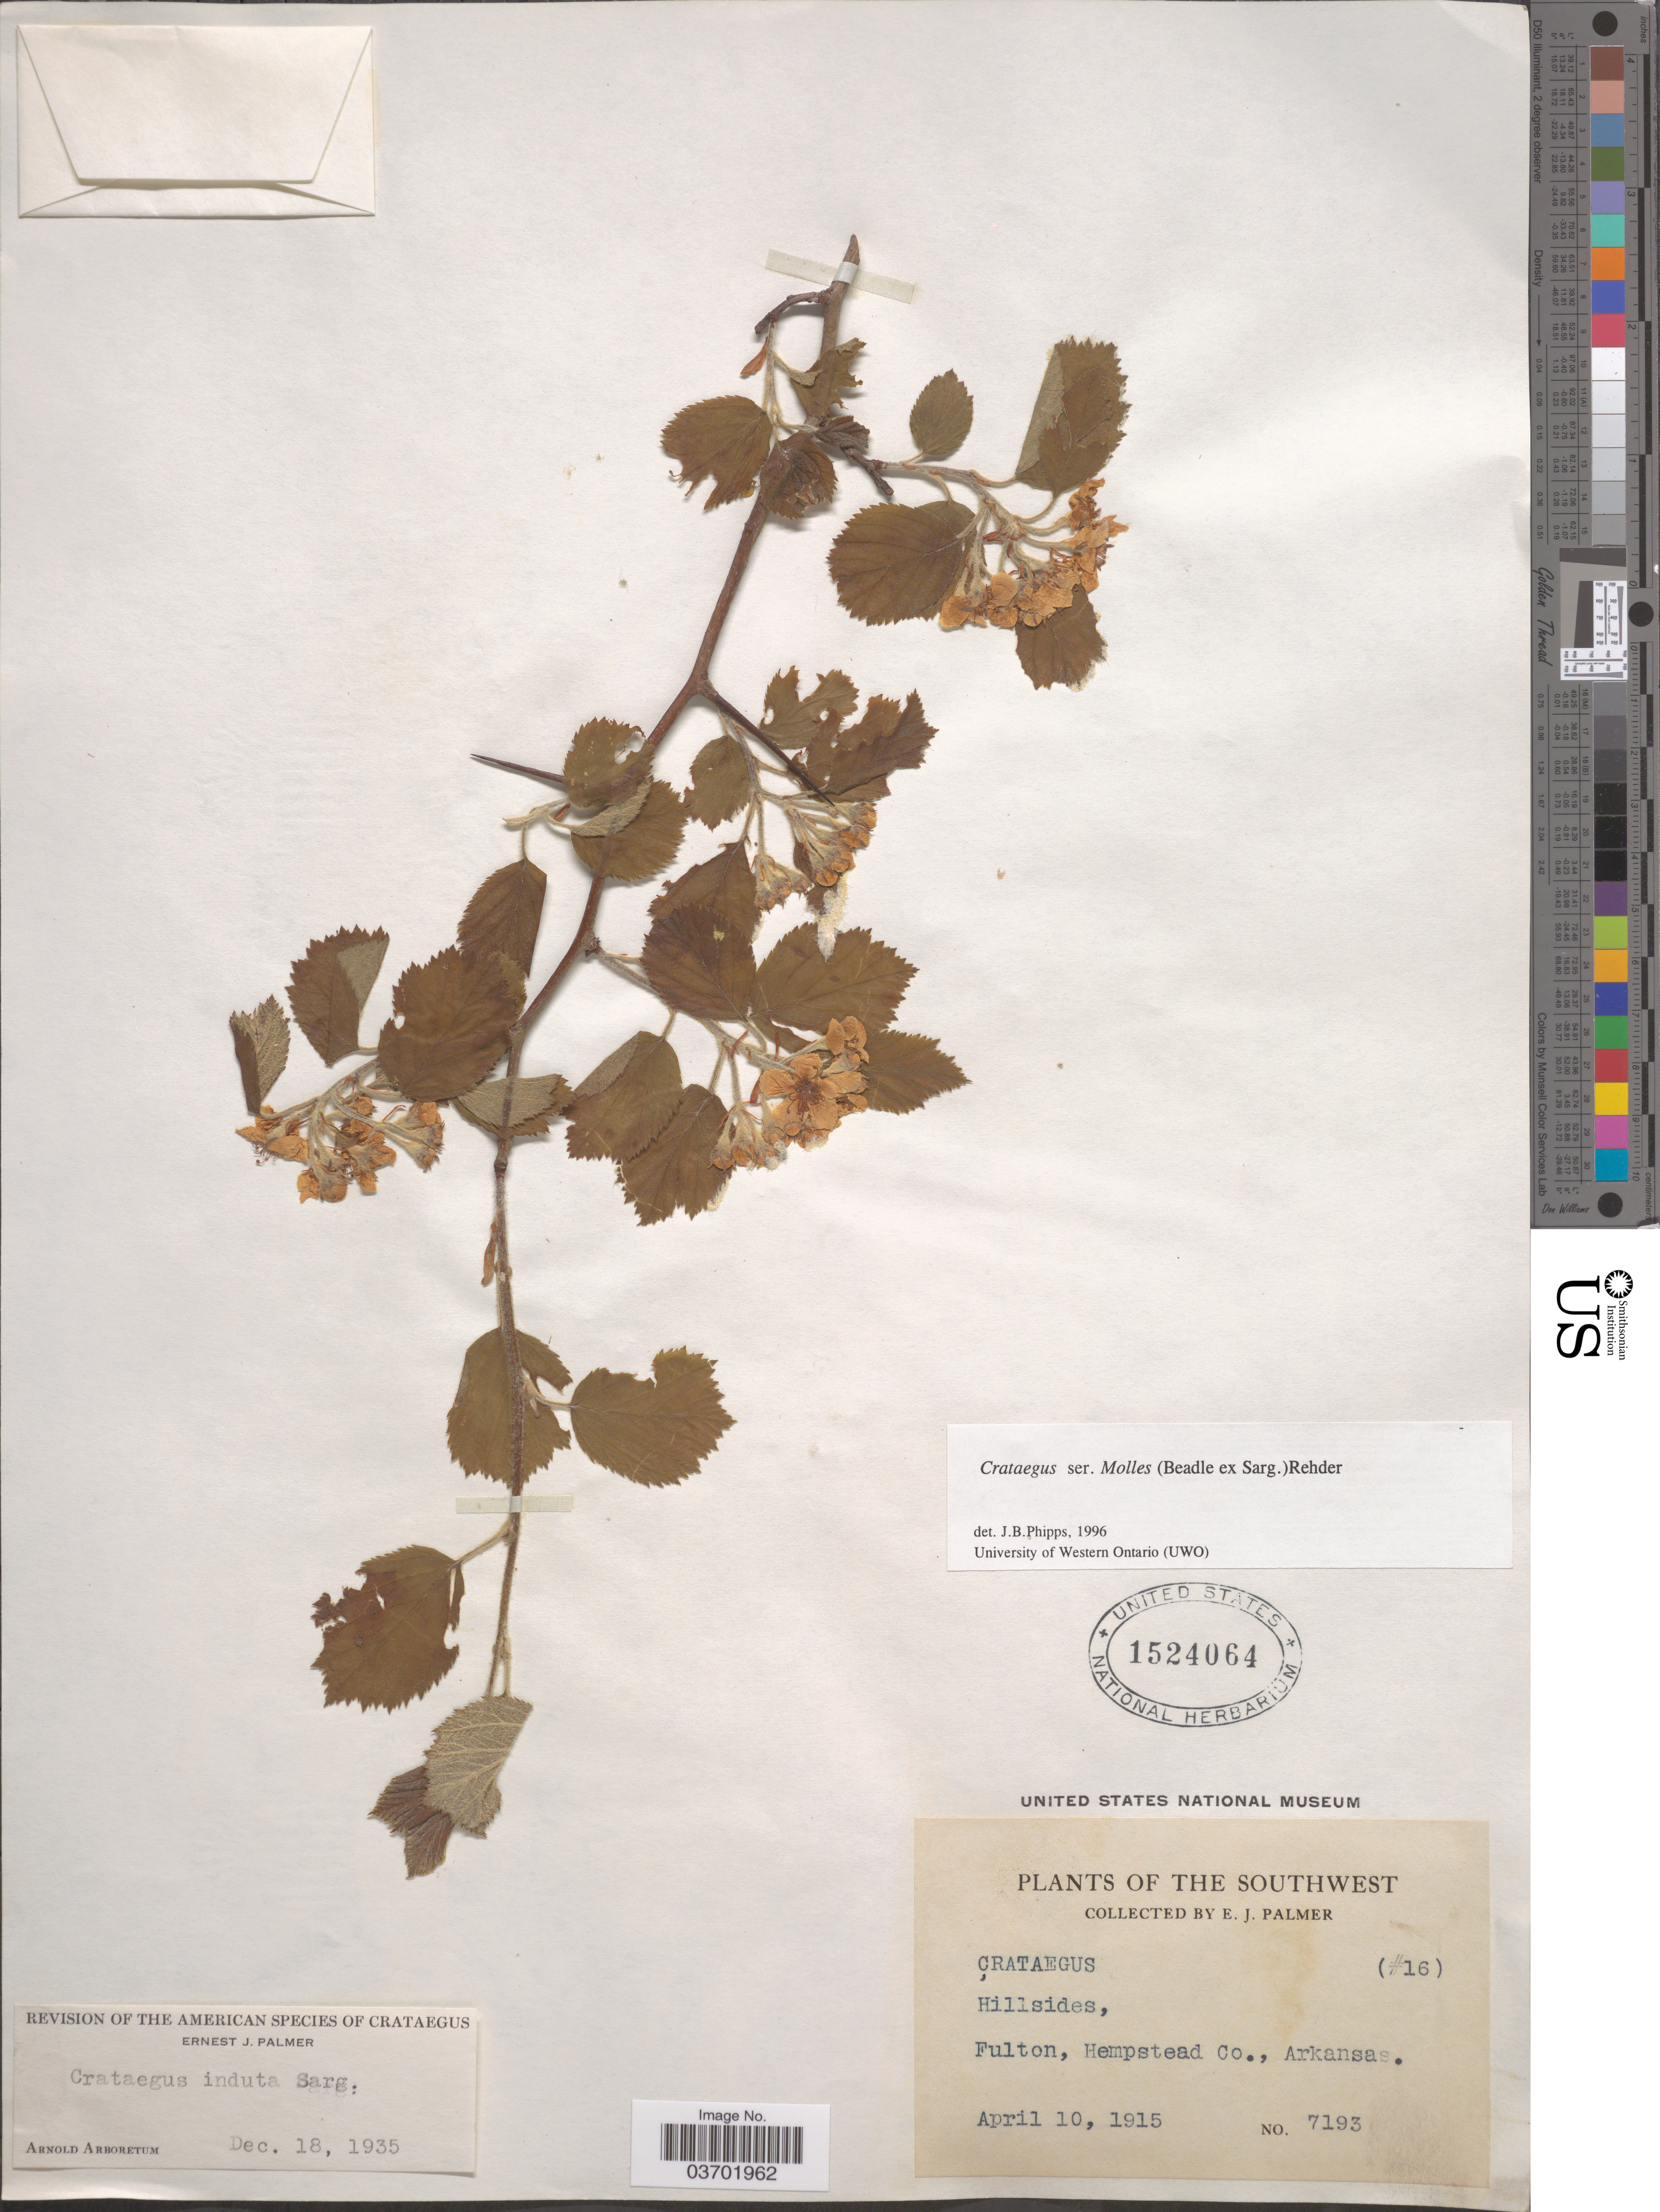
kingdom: Plantae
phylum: Tracheophyta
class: Magnoliopsida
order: Rosales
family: Rosaceae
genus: Crataegus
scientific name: Crataegus texana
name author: Buckley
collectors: E. J. Palmer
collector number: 7193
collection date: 1915-04-10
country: United States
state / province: Arkansas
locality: Southwest. Fulton, Hempstead Co.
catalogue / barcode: US 1524064